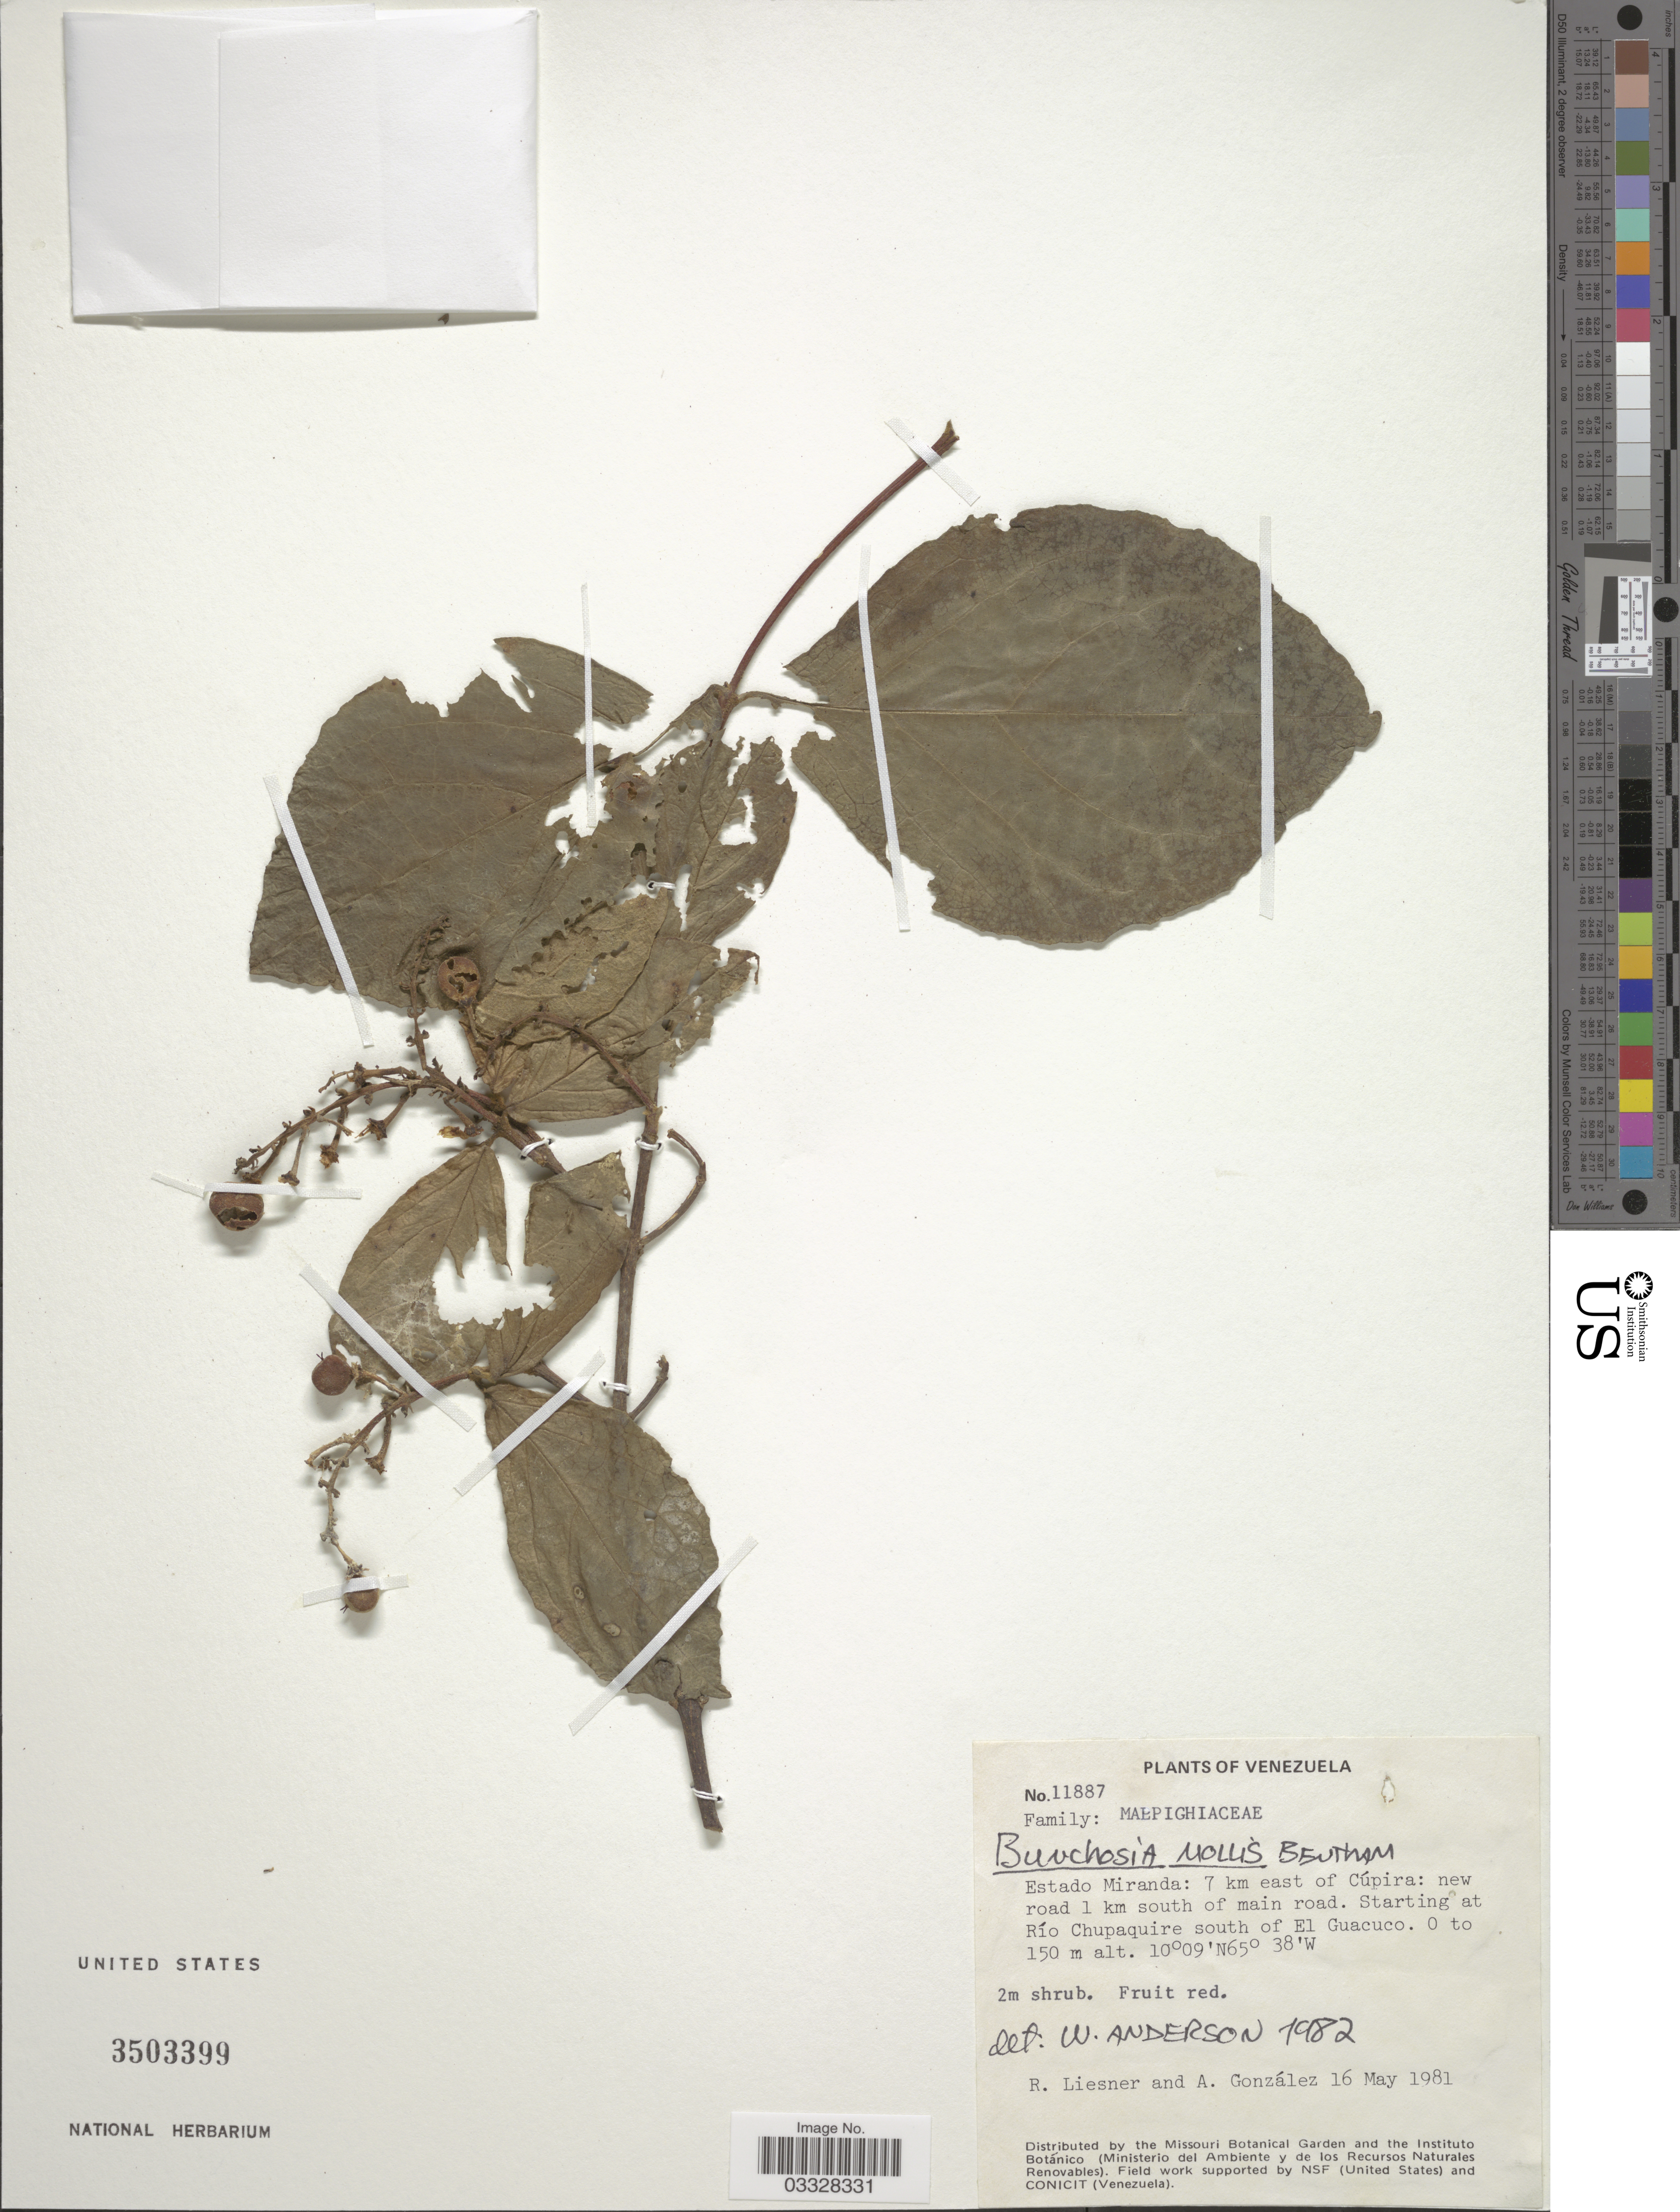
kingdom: Plantae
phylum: Tracheophyta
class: Magnoliopsida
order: Malpighiales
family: Malpighiaceae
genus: Bunchosia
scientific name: Bunchosia mollis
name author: Benth.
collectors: R. L. Liesner & A. C. González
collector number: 11887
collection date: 1981-05-16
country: Venezuela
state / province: Miranda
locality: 7 km east of Cúpira: new road 1 km south of main road. Starting at Río Chupaquire south of El Guacuco.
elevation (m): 0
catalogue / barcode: US 3503399